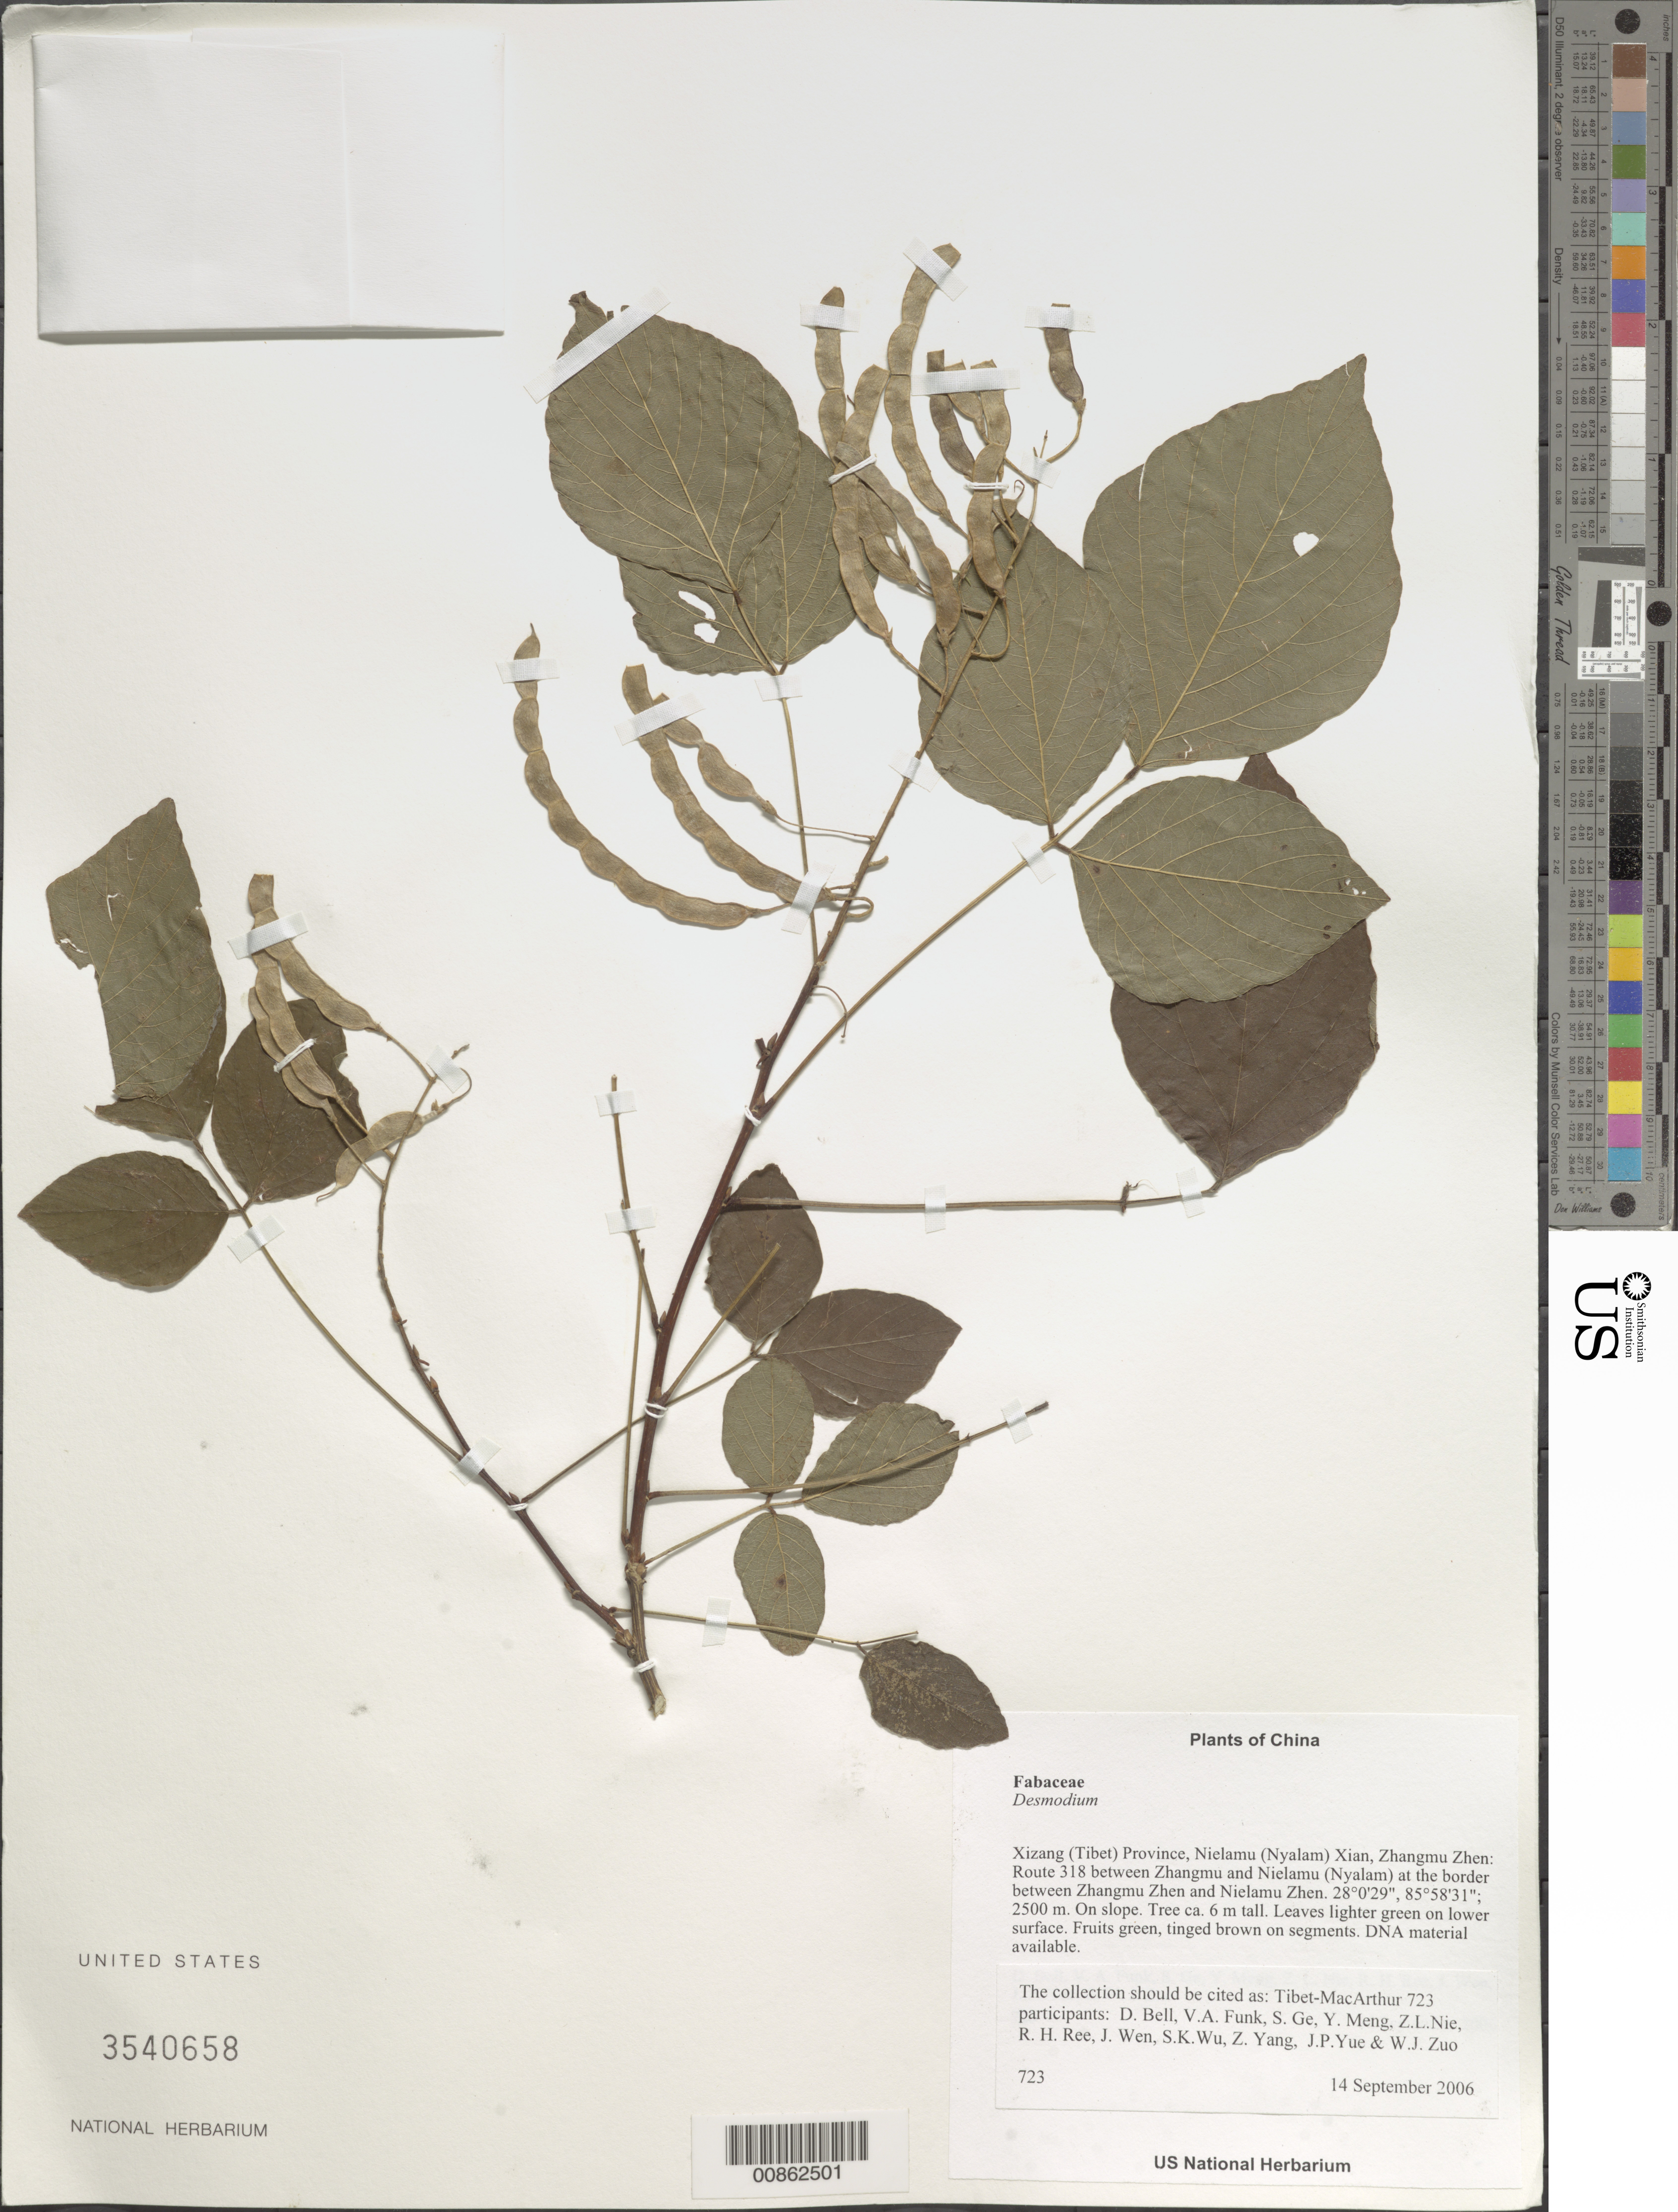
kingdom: Plantae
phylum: Tracheophyta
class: Magnoliopsida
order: Fabales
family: Fabaceae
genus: Desmodium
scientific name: Desmodium sp.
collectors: Tibet-MacArthur, D. A. Bell, V. Funk, S. Ge, Y. Meng, Z. Nie, R. Ree, J. Wen, J. Yue & W. Zuo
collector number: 723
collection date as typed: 14 Sep 2006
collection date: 2006-09-14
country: China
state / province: Xizang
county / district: Nielamu (Nyalam) Xian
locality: Nielamu Zhen. Route 318 between Zhangmu and Nielamu (Nyalam) at the border between Zhangmu Zhen and Nielamu Zhen.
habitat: Base of wet cliff, steep rocky slopes with Alnus semicordata, and disturbed roadside. On slope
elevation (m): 2500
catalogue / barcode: US 3540658